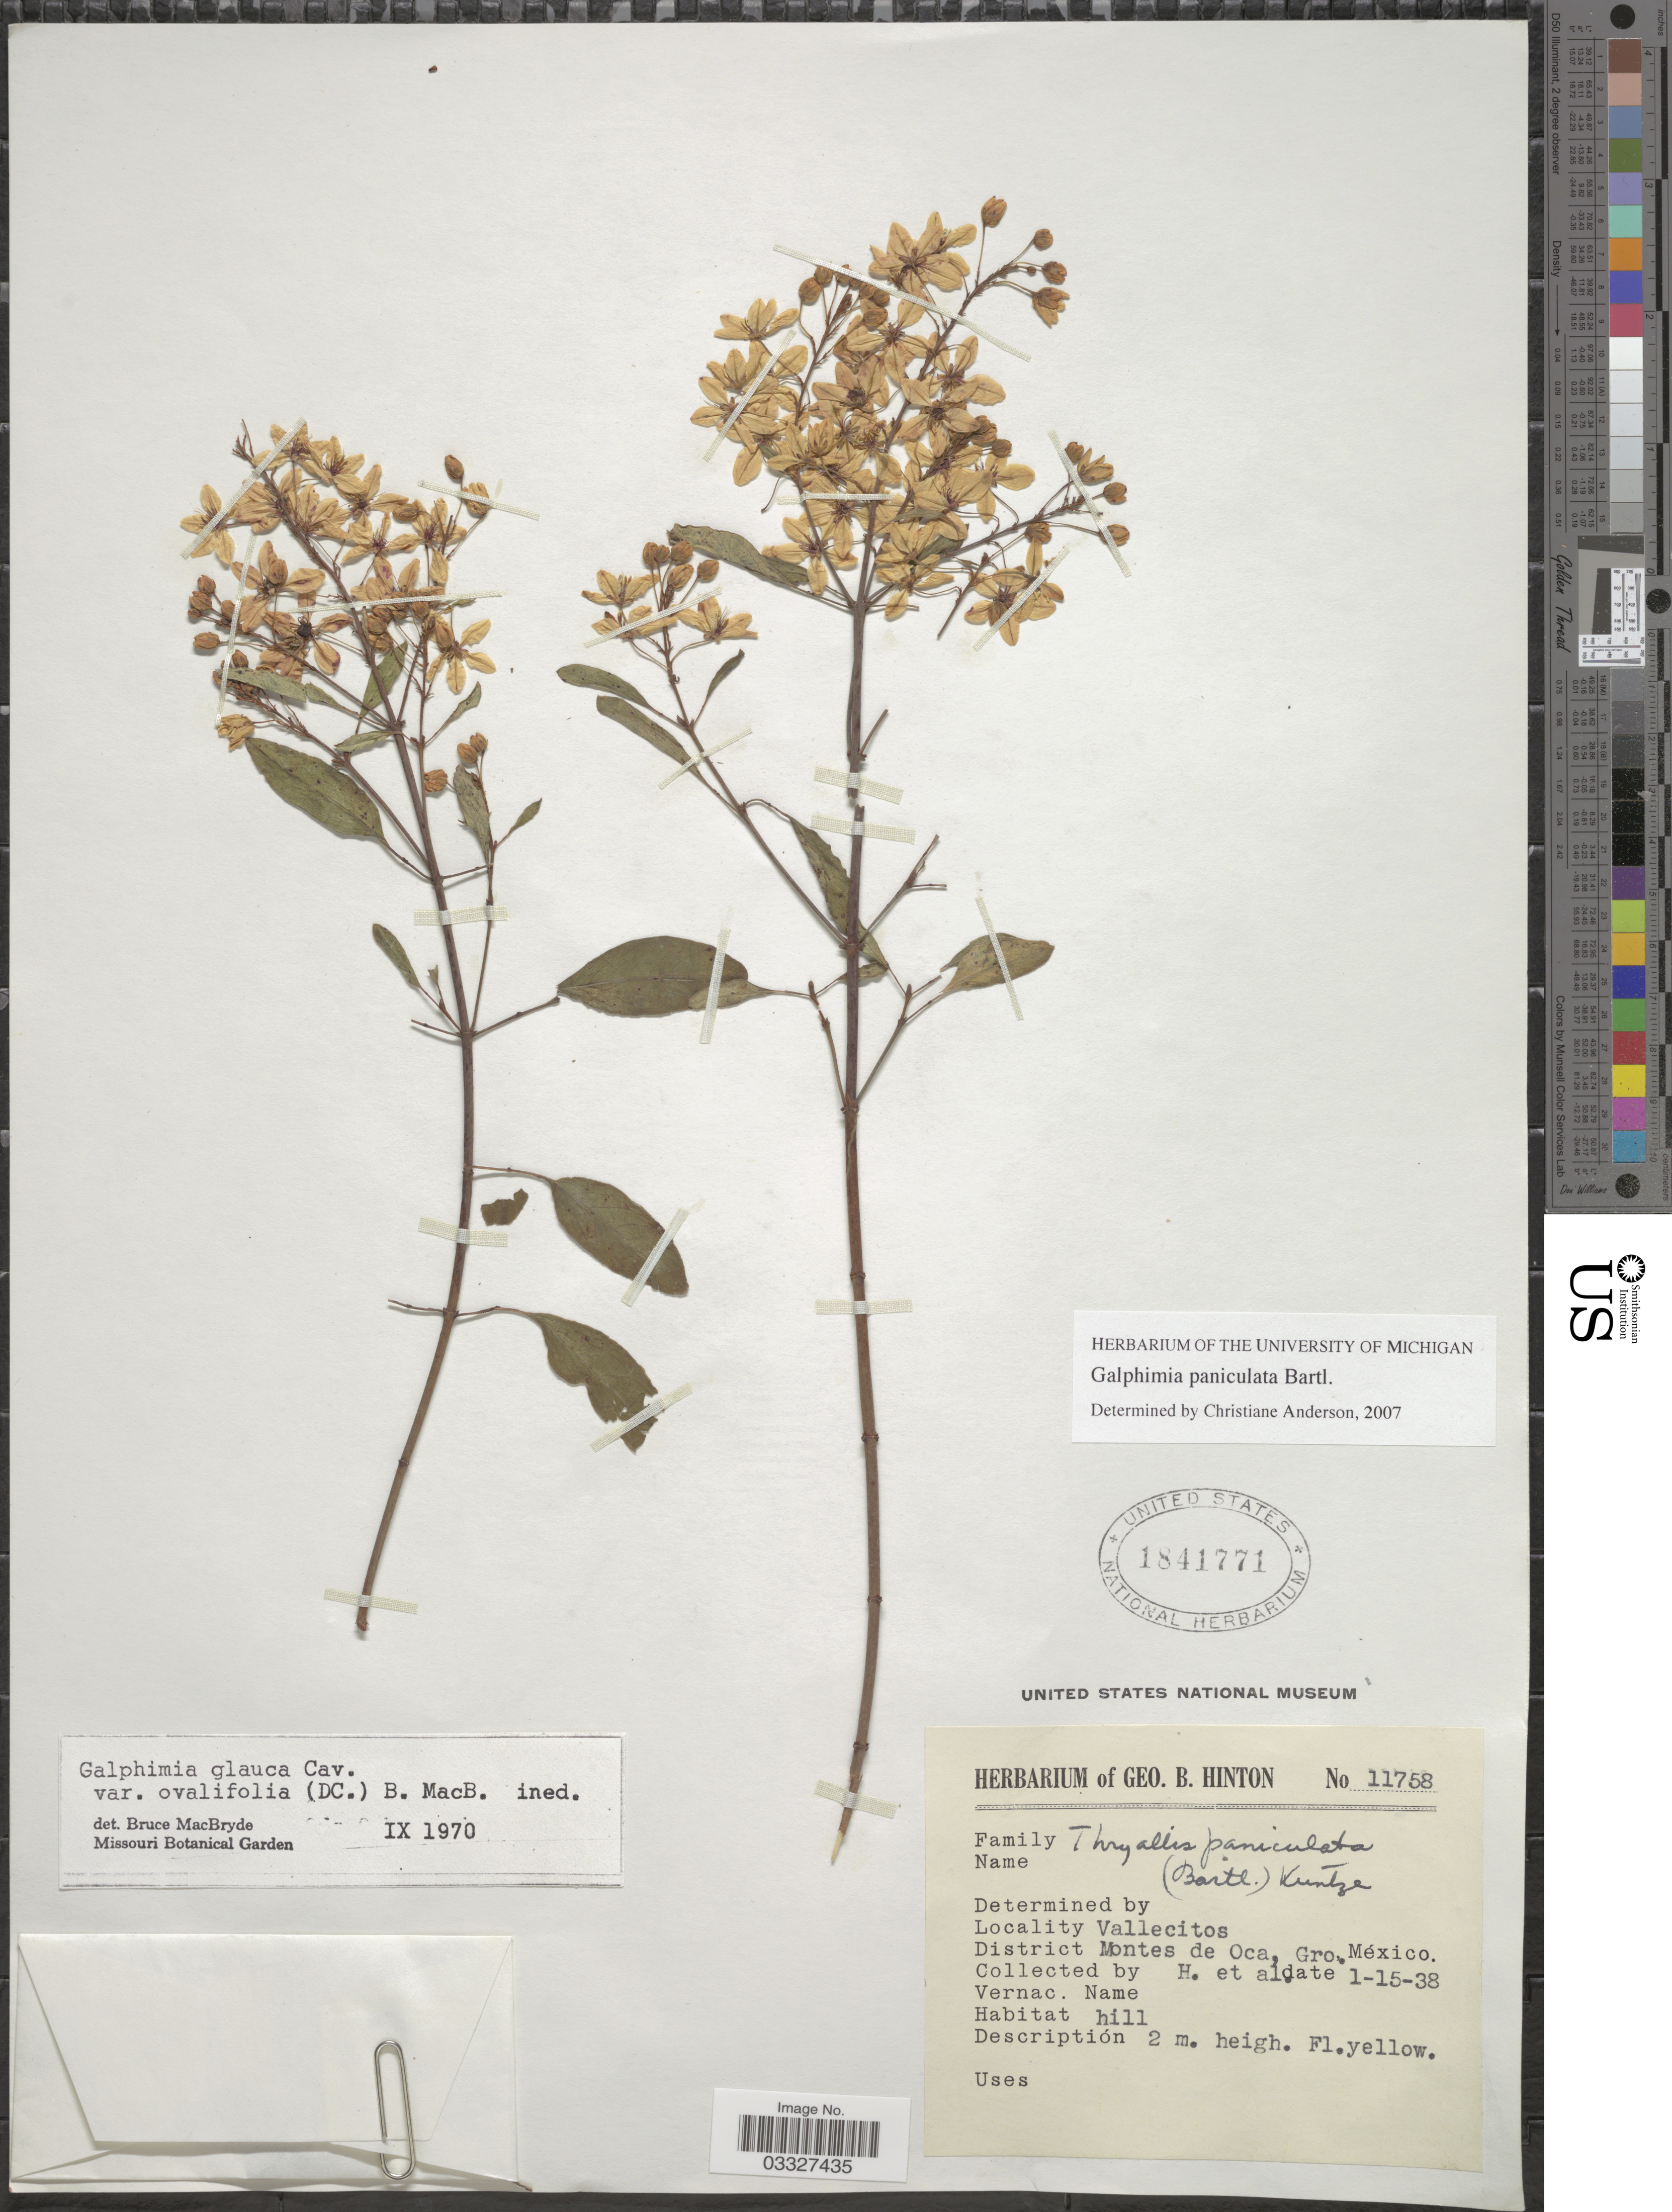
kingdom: Plantae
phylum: Tracheophyta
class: Magnoliopsida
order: Malpighiales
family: Malpighiaceae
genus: Galphimia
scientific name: Galphimia paniculata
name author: Bart.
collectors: G. B. Hinton & et al.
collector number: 11758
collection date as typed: Transcribed d/m/y: 15/1/38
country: Mexico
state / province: Guerrero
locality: Vallecitos. District Montes de Oca.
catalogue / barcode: US 1841771